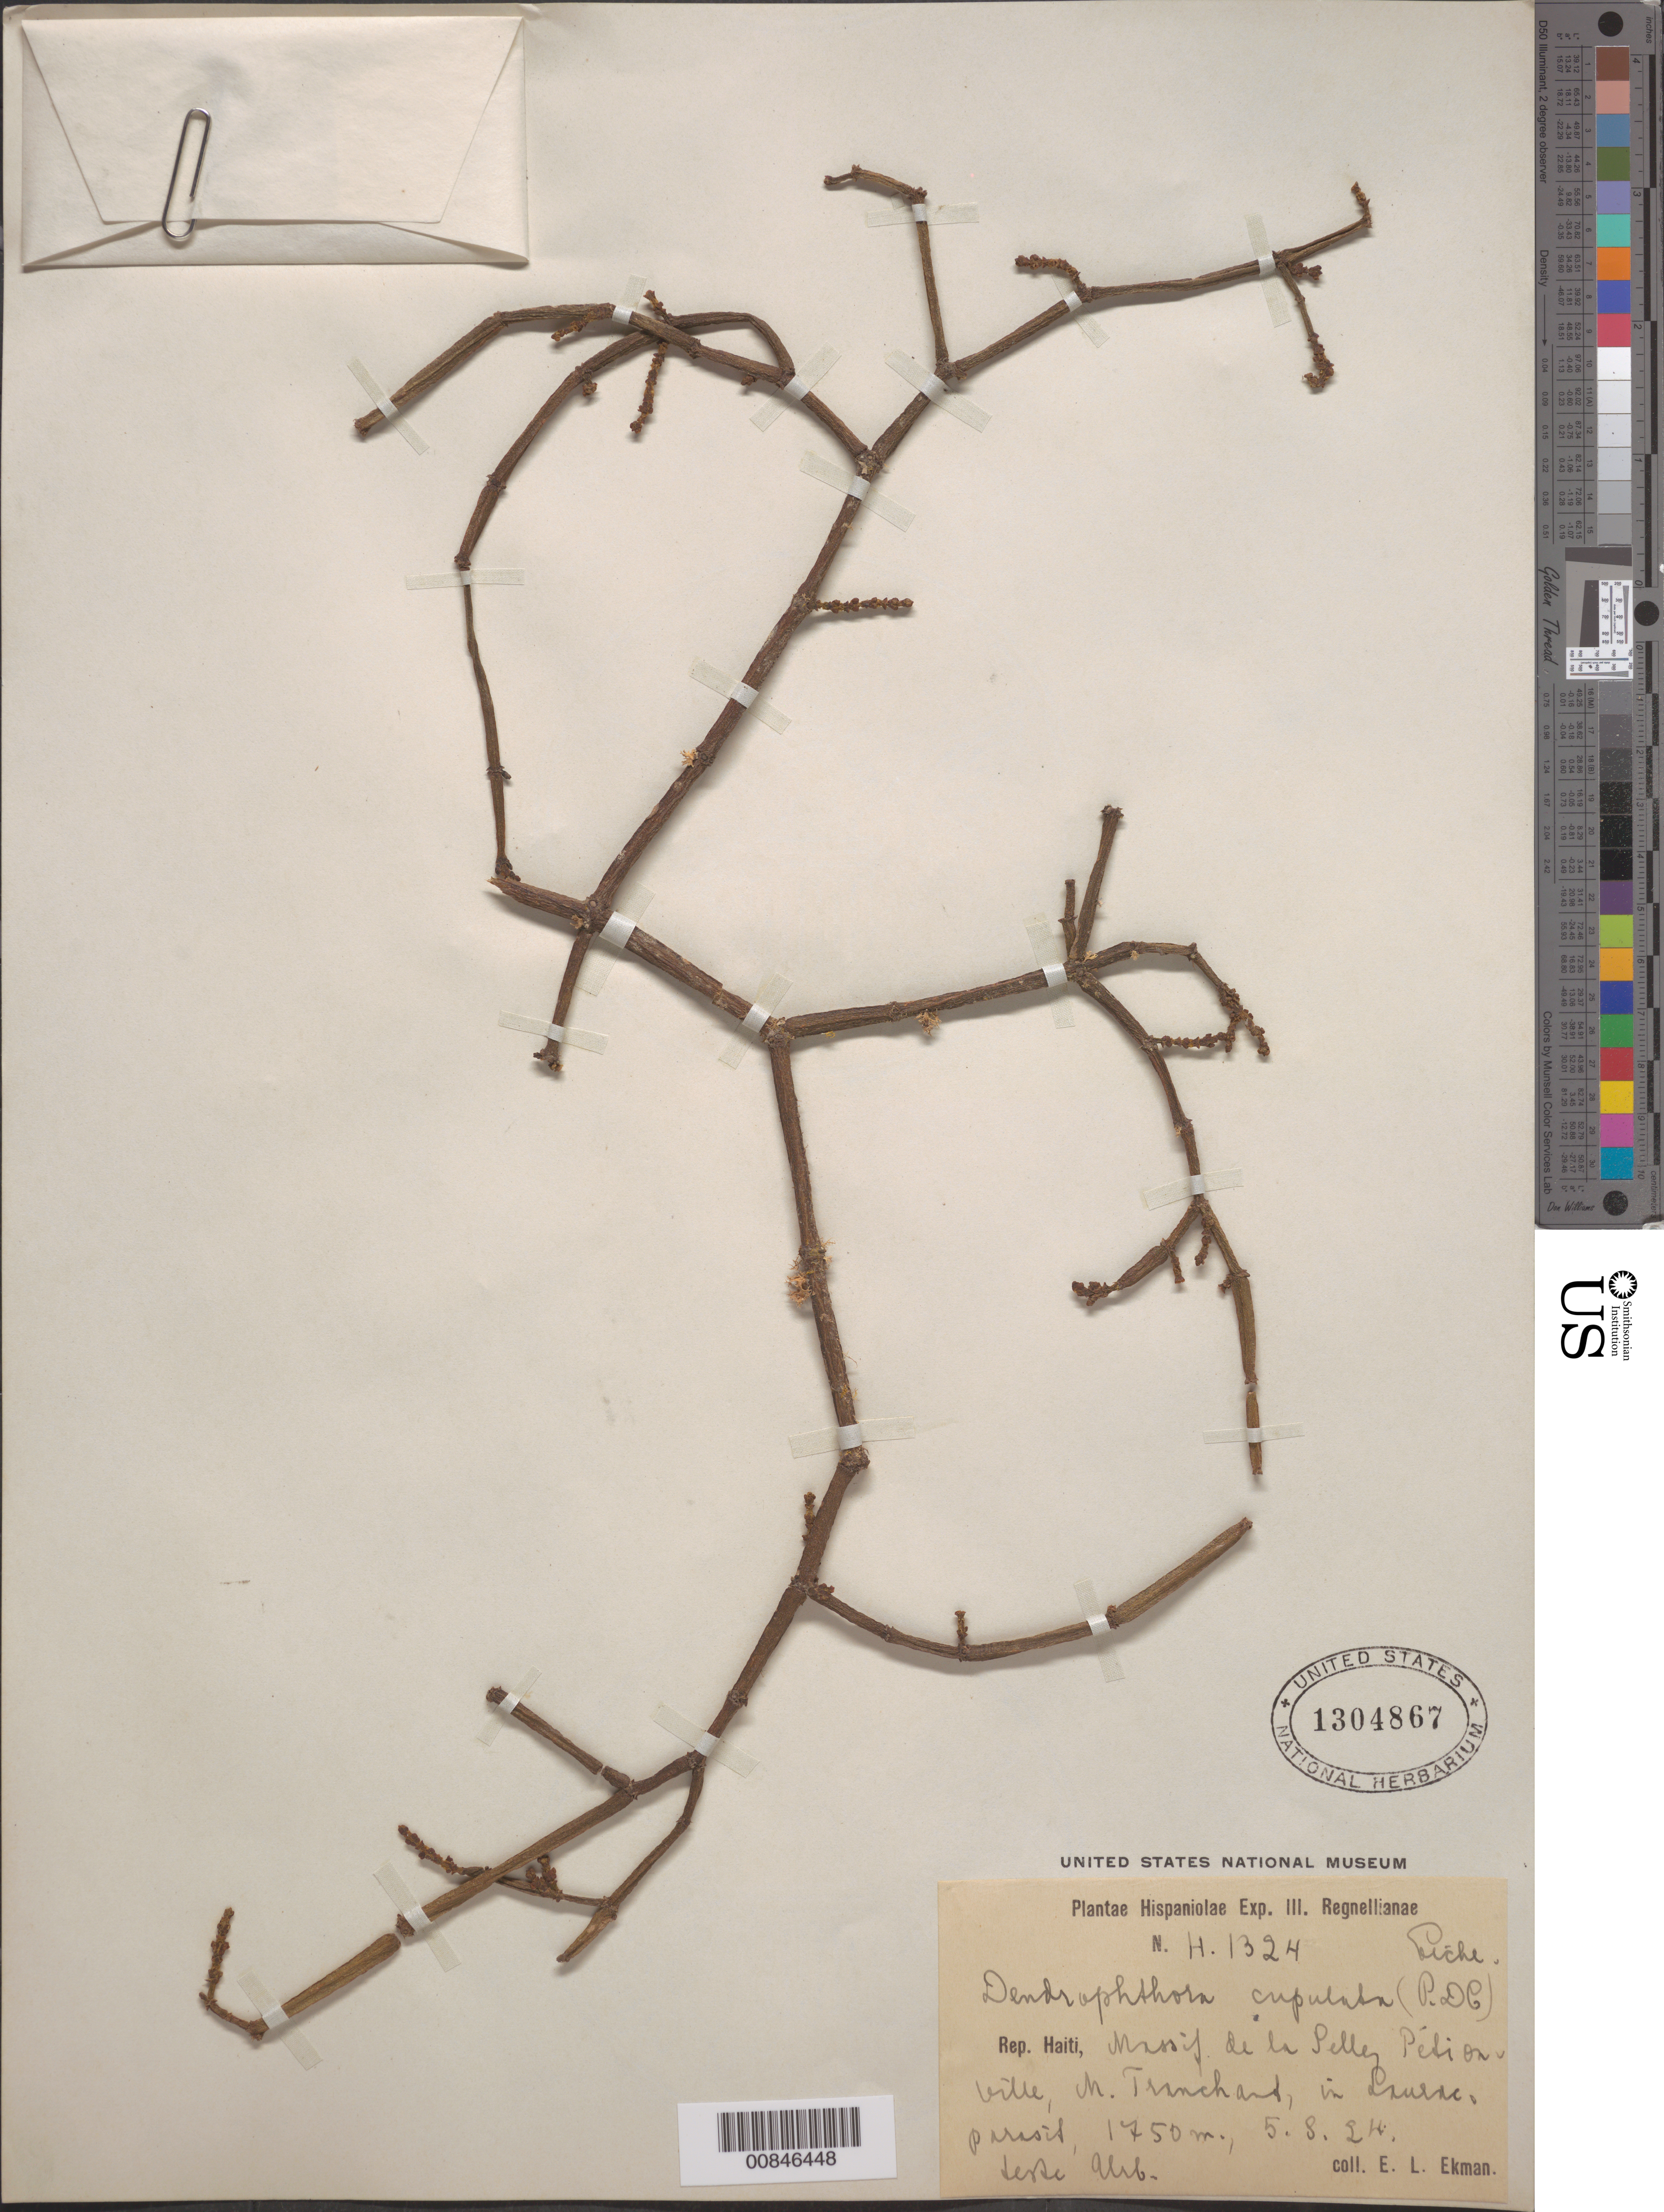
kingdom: Plantae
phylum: Tracheophyta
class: Magnoliopsida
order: Santalales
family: Viscaceae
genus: Dendrophthora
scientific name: Dendrophthora cupulata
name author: (DC.) Eichler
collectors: E. L. Ekman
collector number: H 1324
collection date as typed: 05 Aug 1924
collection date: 1924-08-05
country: Haiti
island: Hispaniola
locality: Massif de la Selle, Pétionville, M. Tranchant.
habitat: In Laurac.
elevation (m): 1750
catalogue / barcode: US 1304867